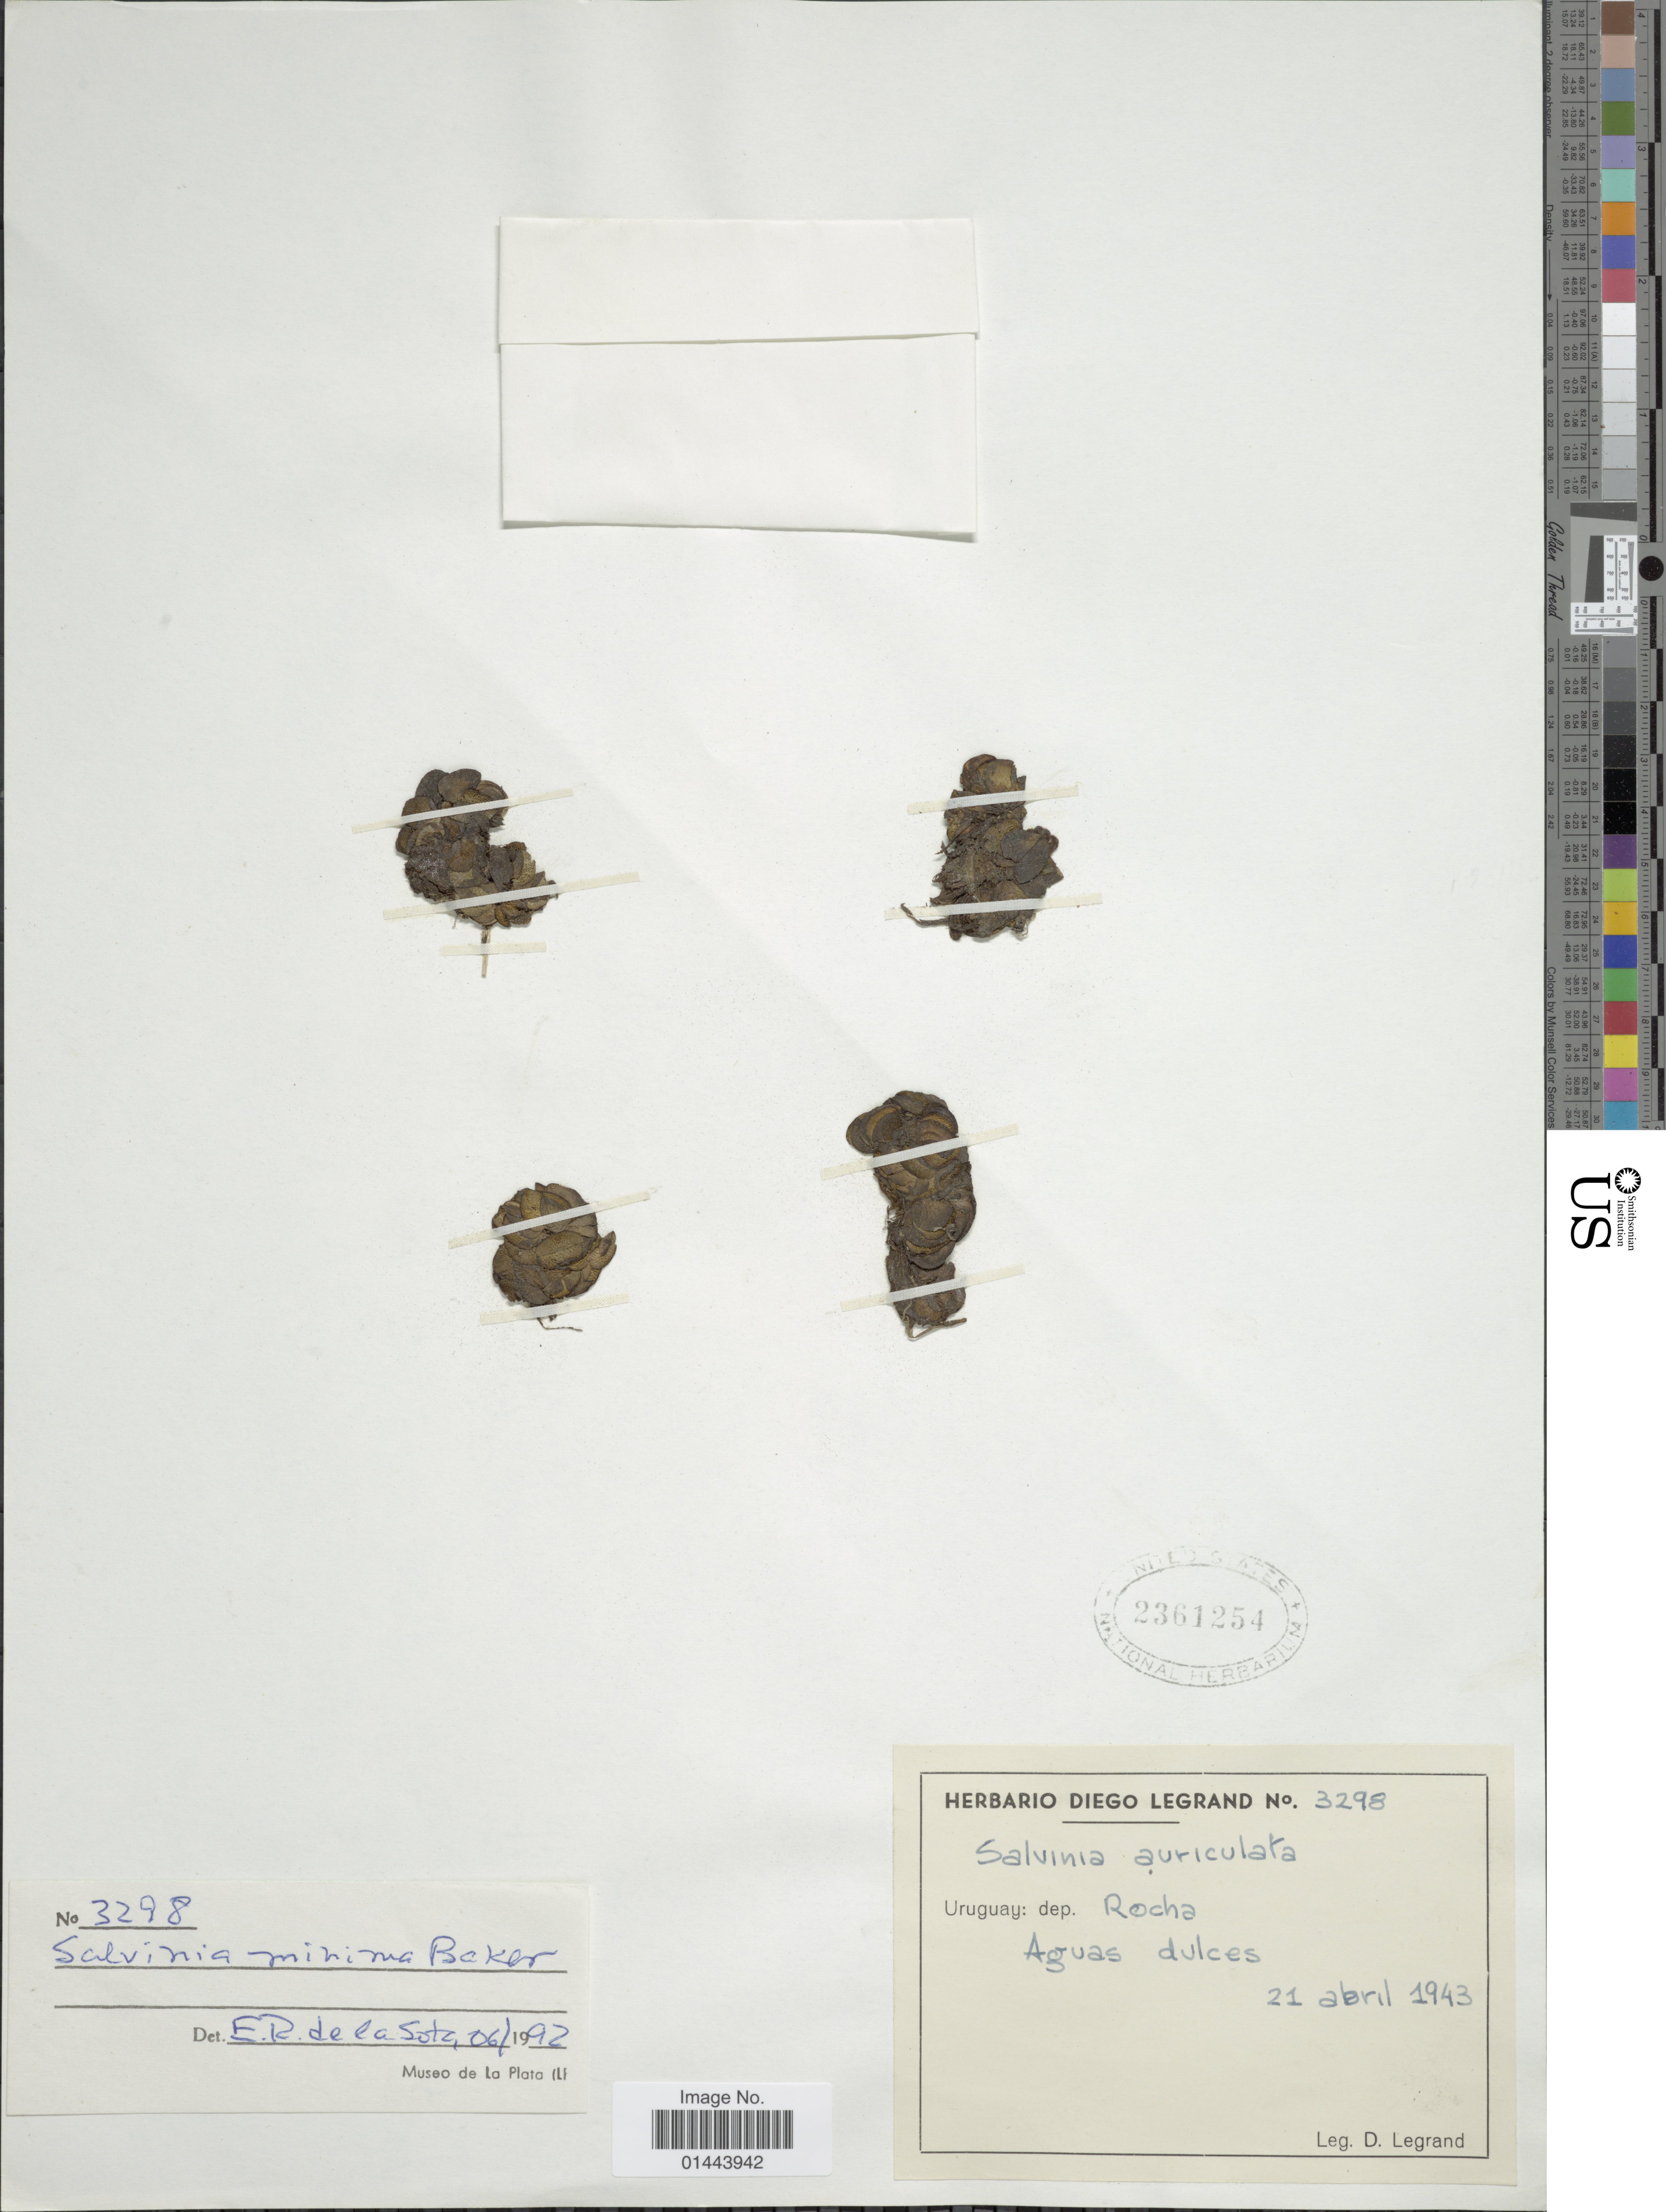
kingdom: Plantae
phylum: Tracheophyta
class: Polypodiopsida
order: Salviniales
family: Salviniaceae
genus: Salvinia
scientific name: Salvinia minima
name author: Baker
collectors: D. Legrand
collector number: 3298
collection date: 1943-04-21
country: Uruguay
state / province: Rocha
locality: Aguas dulces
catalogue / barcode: US 2361254